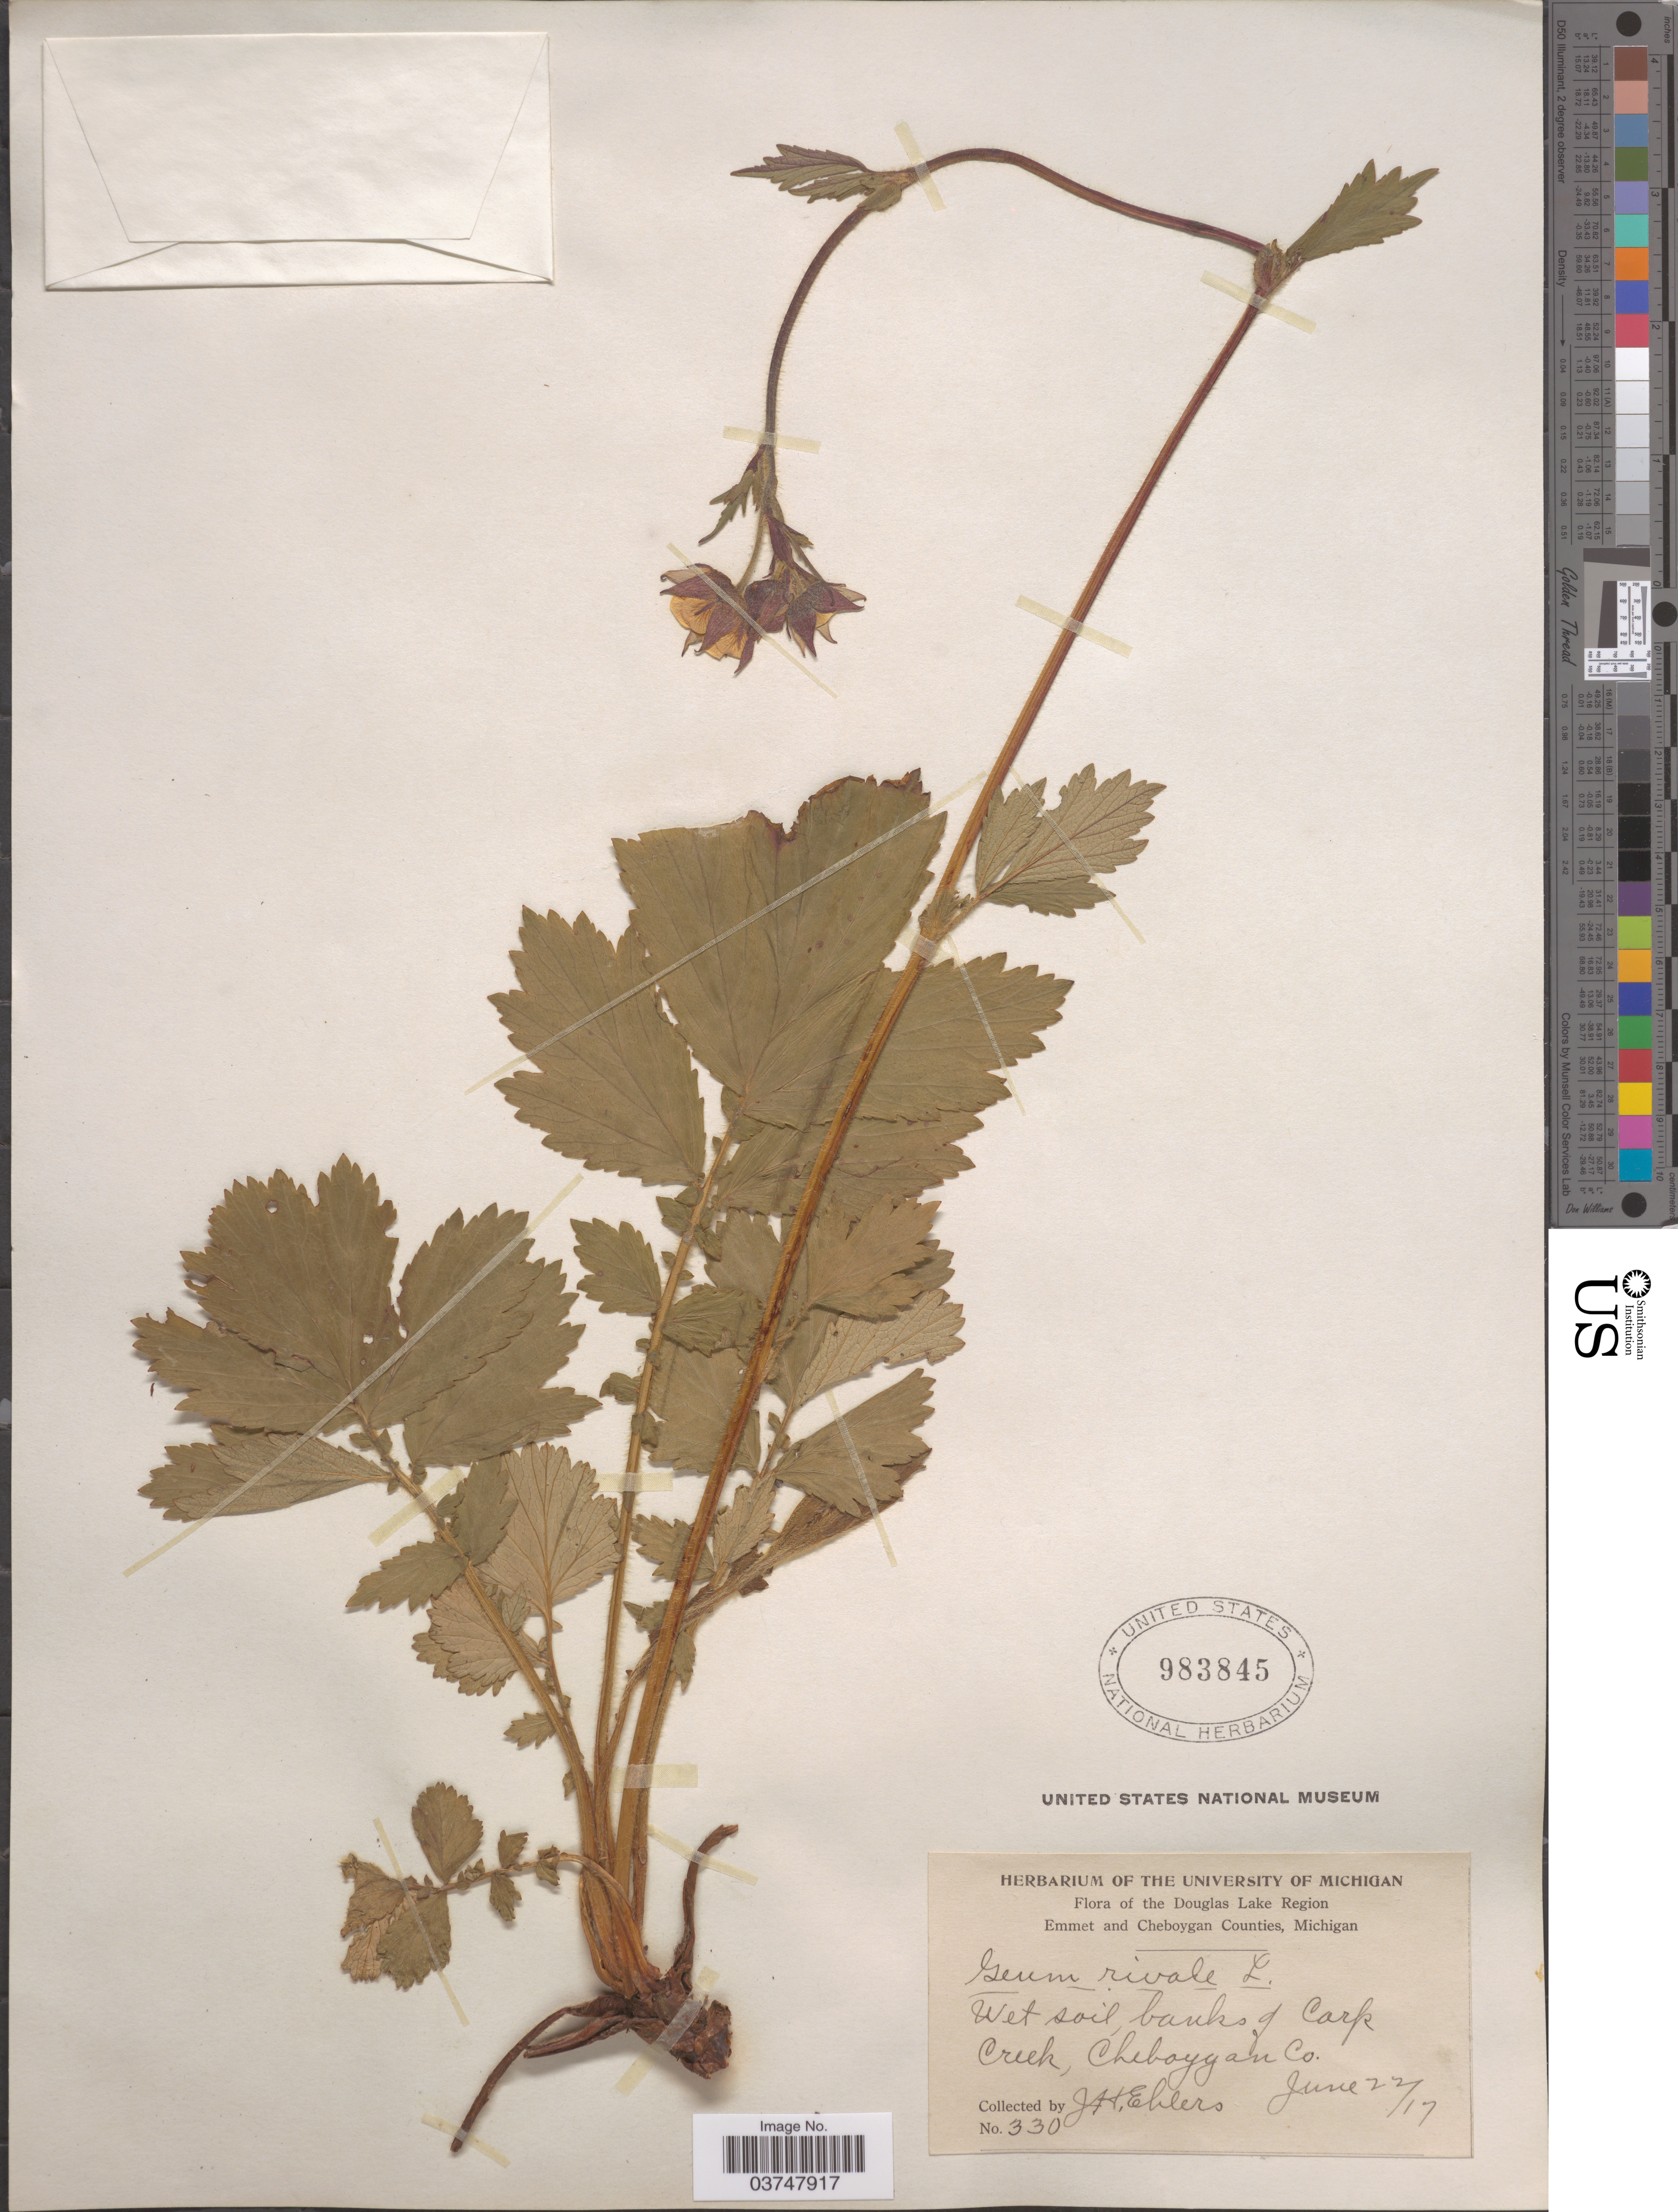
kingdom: Plantae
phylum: Tracheophyta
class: Magnoliopsida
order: Rosales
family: Rosaceae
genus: Geum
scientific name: Geum rivale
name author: L.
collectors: J. H. Ehlers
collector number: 330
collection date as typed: Transcribed d/m/y: 22/6/17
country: United States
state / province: Michigan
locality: Douglas Lake Region. Wet soil banks of Carp Creek, Cheboygan Co.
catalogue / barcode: US 983845